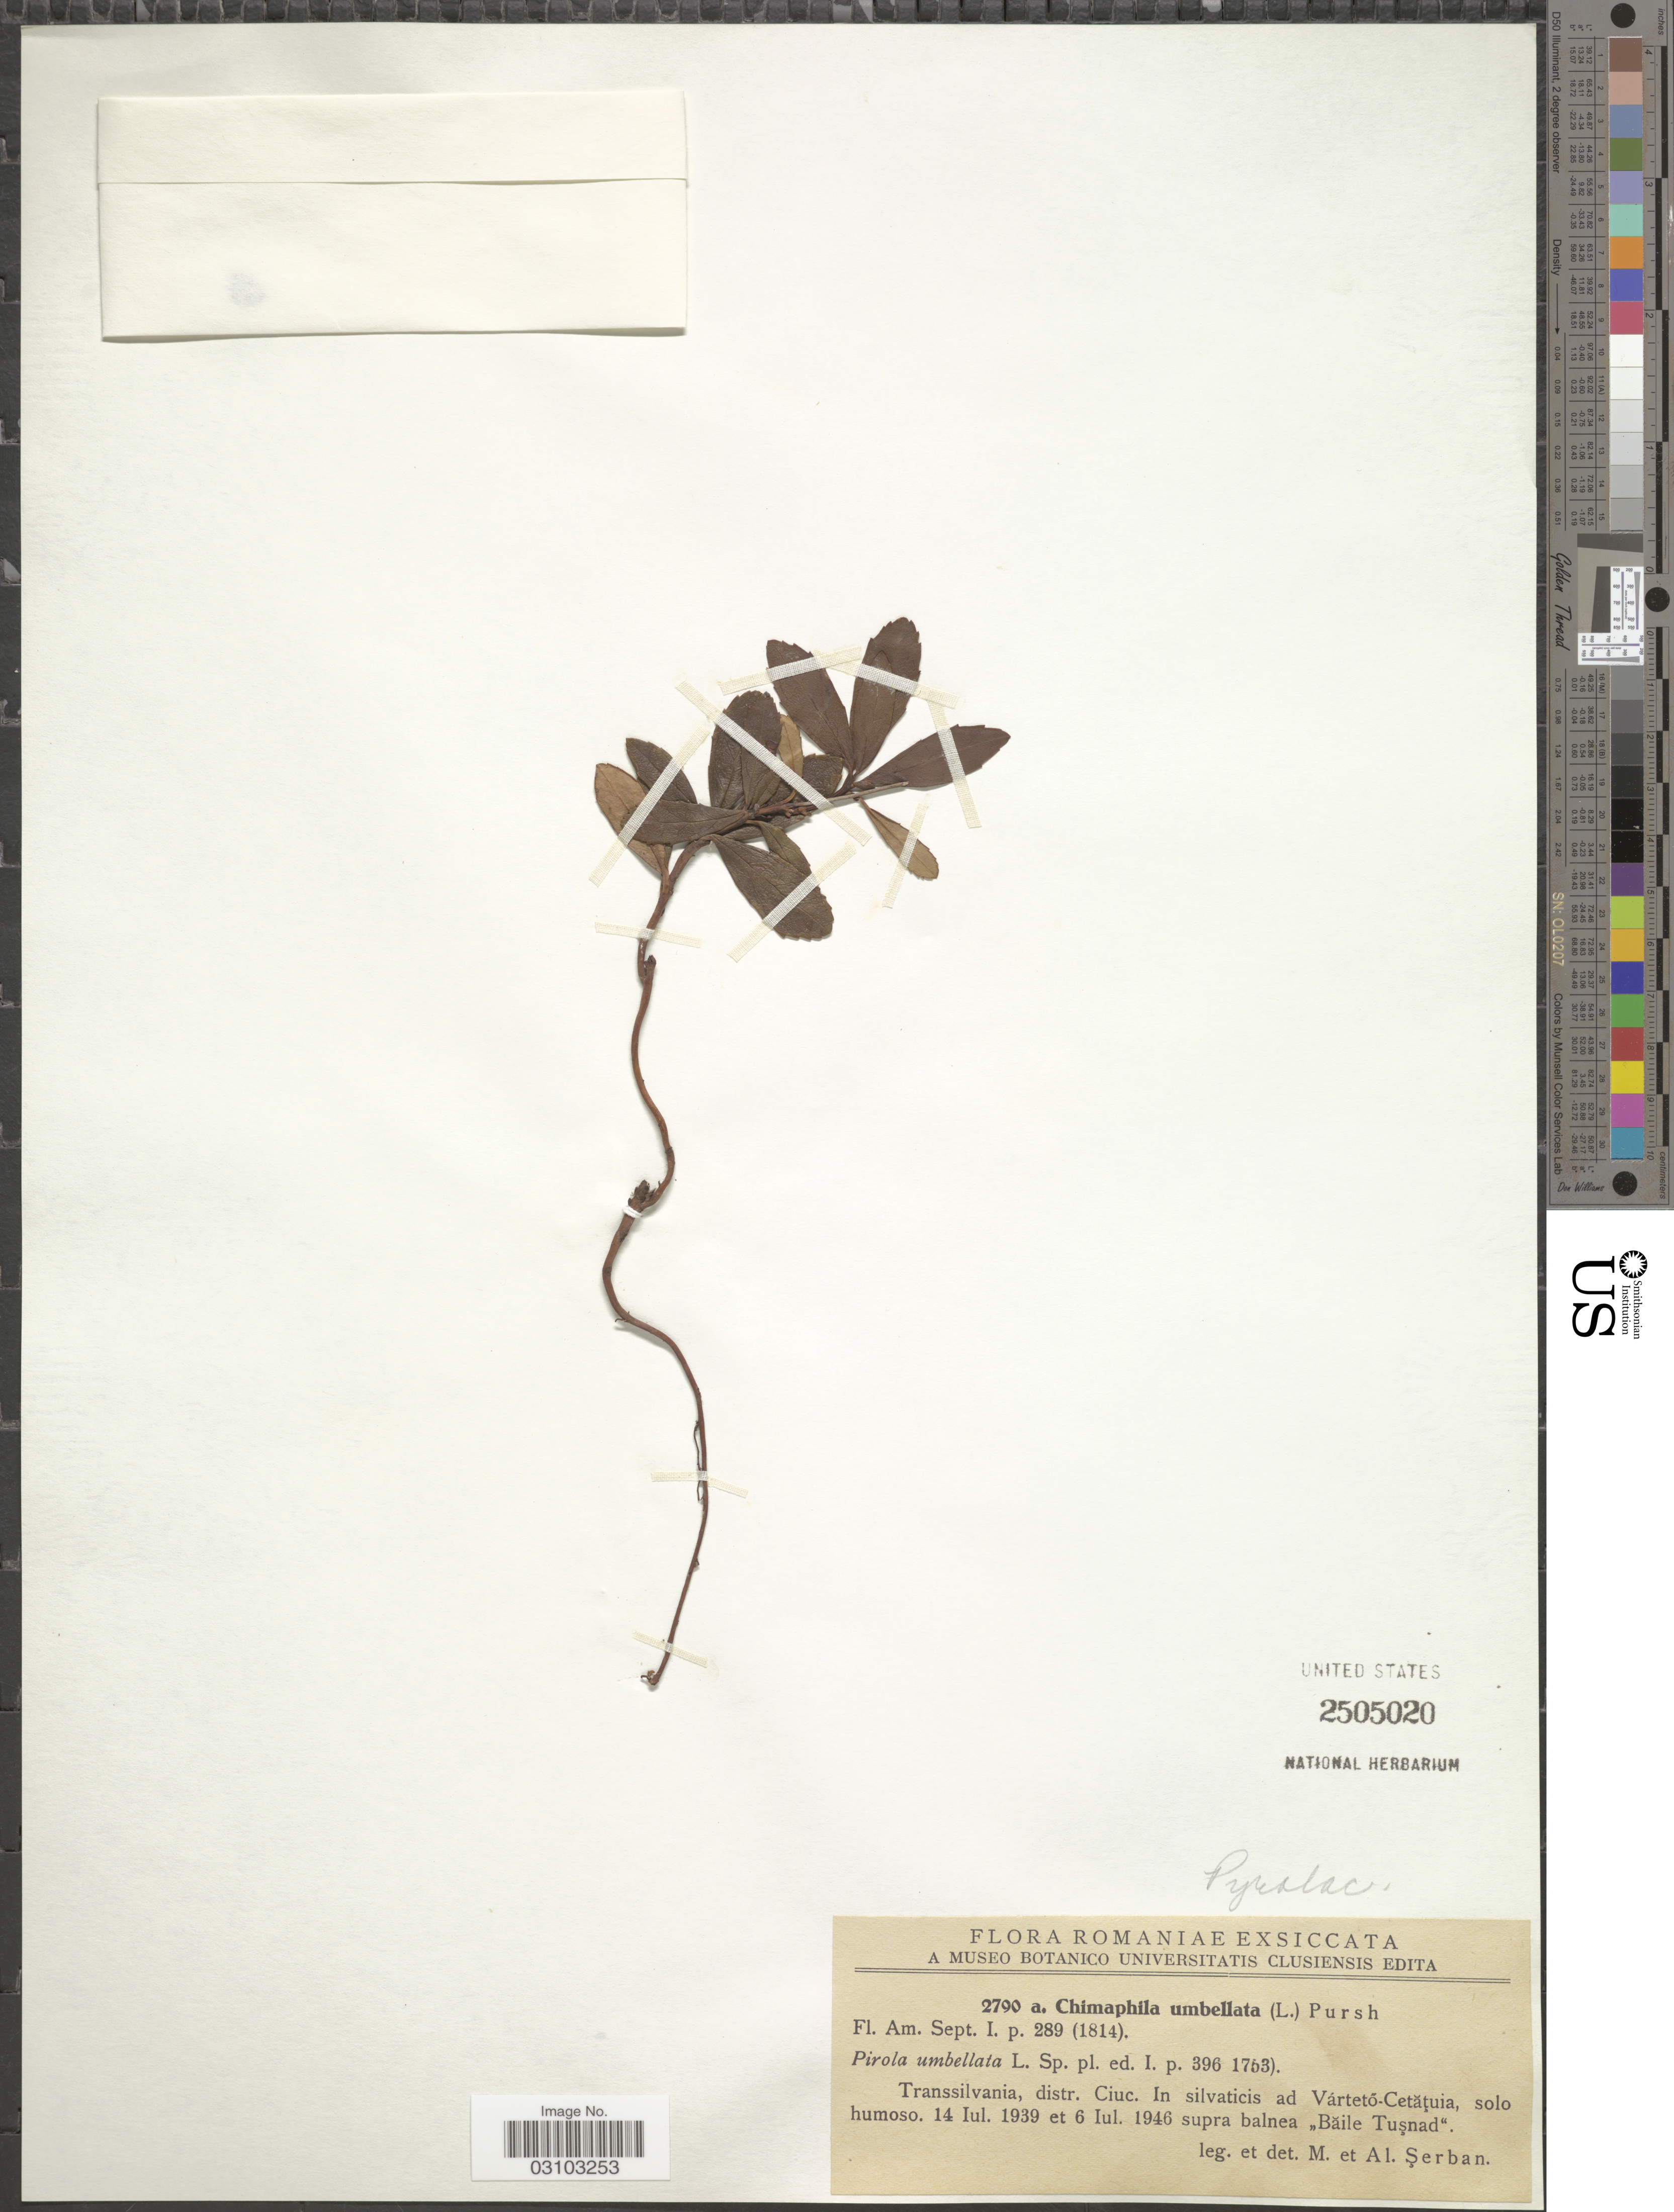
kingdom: Plantae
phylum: Tracheophyta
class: Magnoliopsida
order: Ericales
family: Ericaceae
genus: Chimaphila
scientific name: Chimaphila umbellata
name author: (L.) W.P.C. Barton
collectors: M. Serban & A. Serban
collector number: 2790a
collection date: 1939-07-14/1946-07-06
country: Romania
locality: Transsilvania, distr. Ciuc. In silvaticis ad Vártetö-Cetatuia, solo humoso.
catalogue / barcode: US 2505020